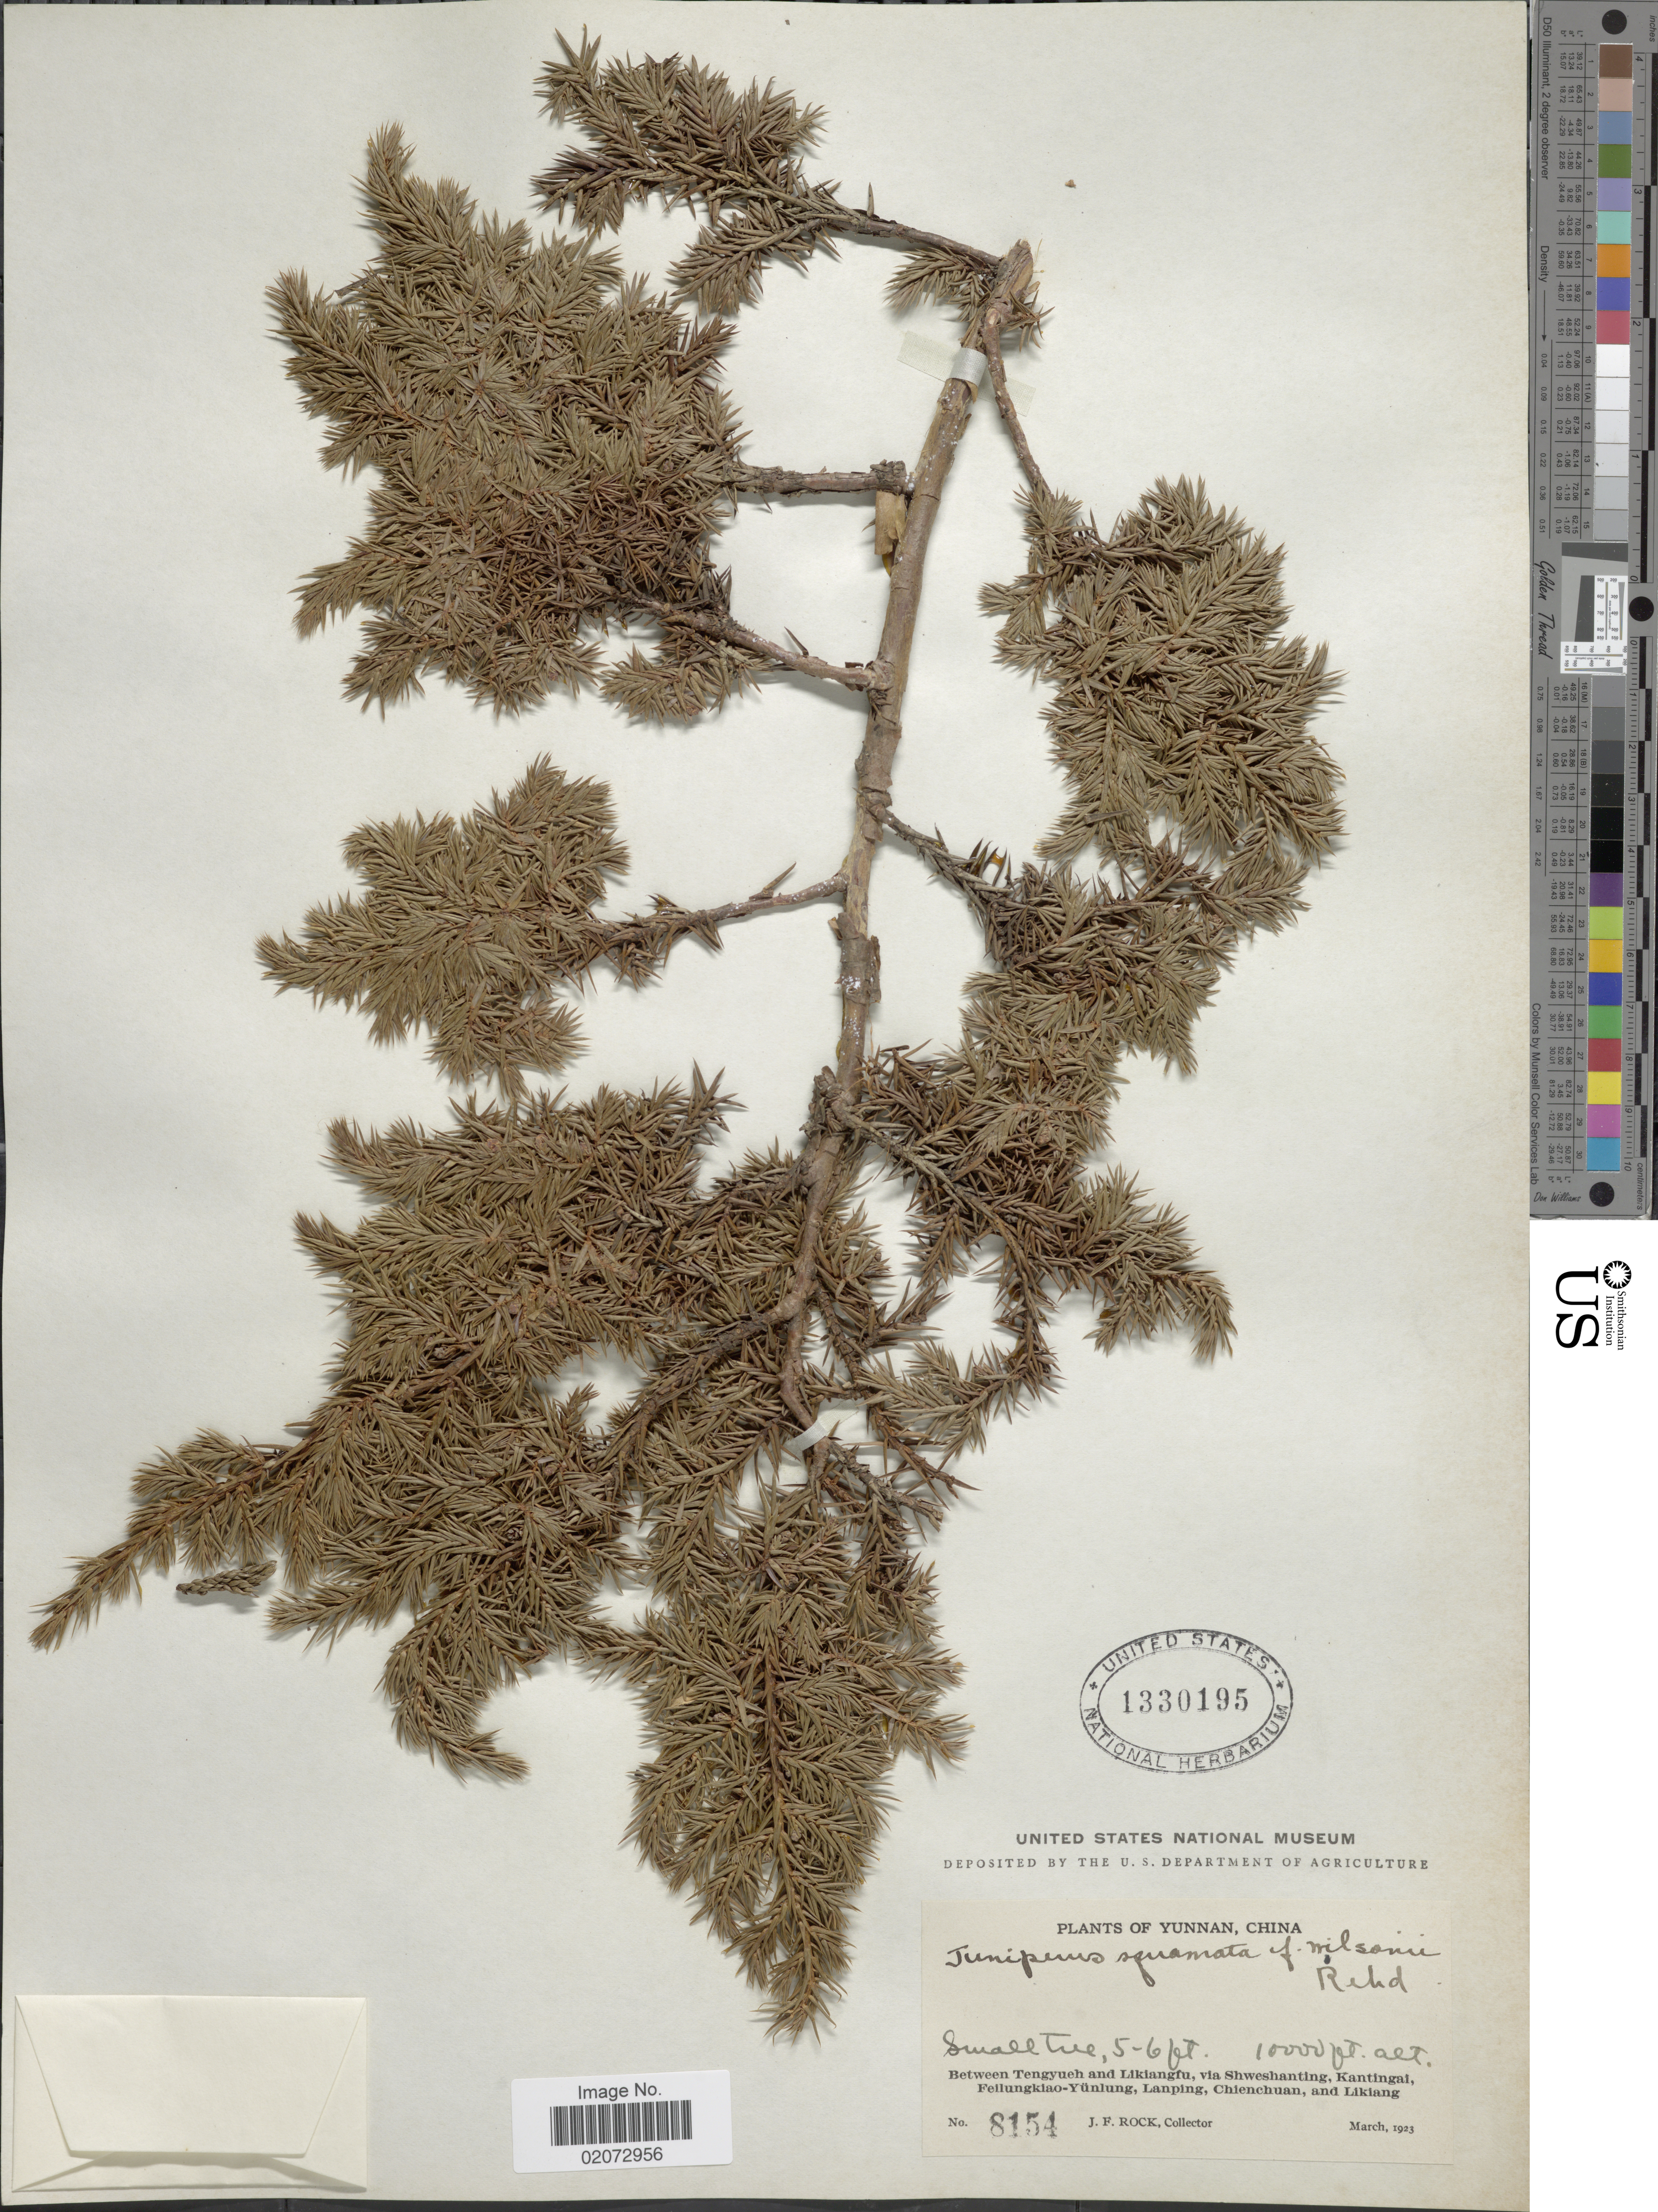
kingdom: Plantae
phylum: Tracheophyta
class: Pinopsida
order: Pinales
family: Cupressaceae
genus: Juniperus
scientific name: Juniperus squamata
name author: Buch.-Ham. ex D. Don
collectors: J. Rock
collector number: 8154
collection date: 1923-03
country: China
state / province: Yunnan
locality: Yunnan, China, Between Tengyueh and Likiangfu, via Shweshanting, Kantingai Fellungkiao-Yunlung, Lanpin, Chienchuan, and Likiang.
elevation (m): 3048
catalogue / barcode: US 1330195